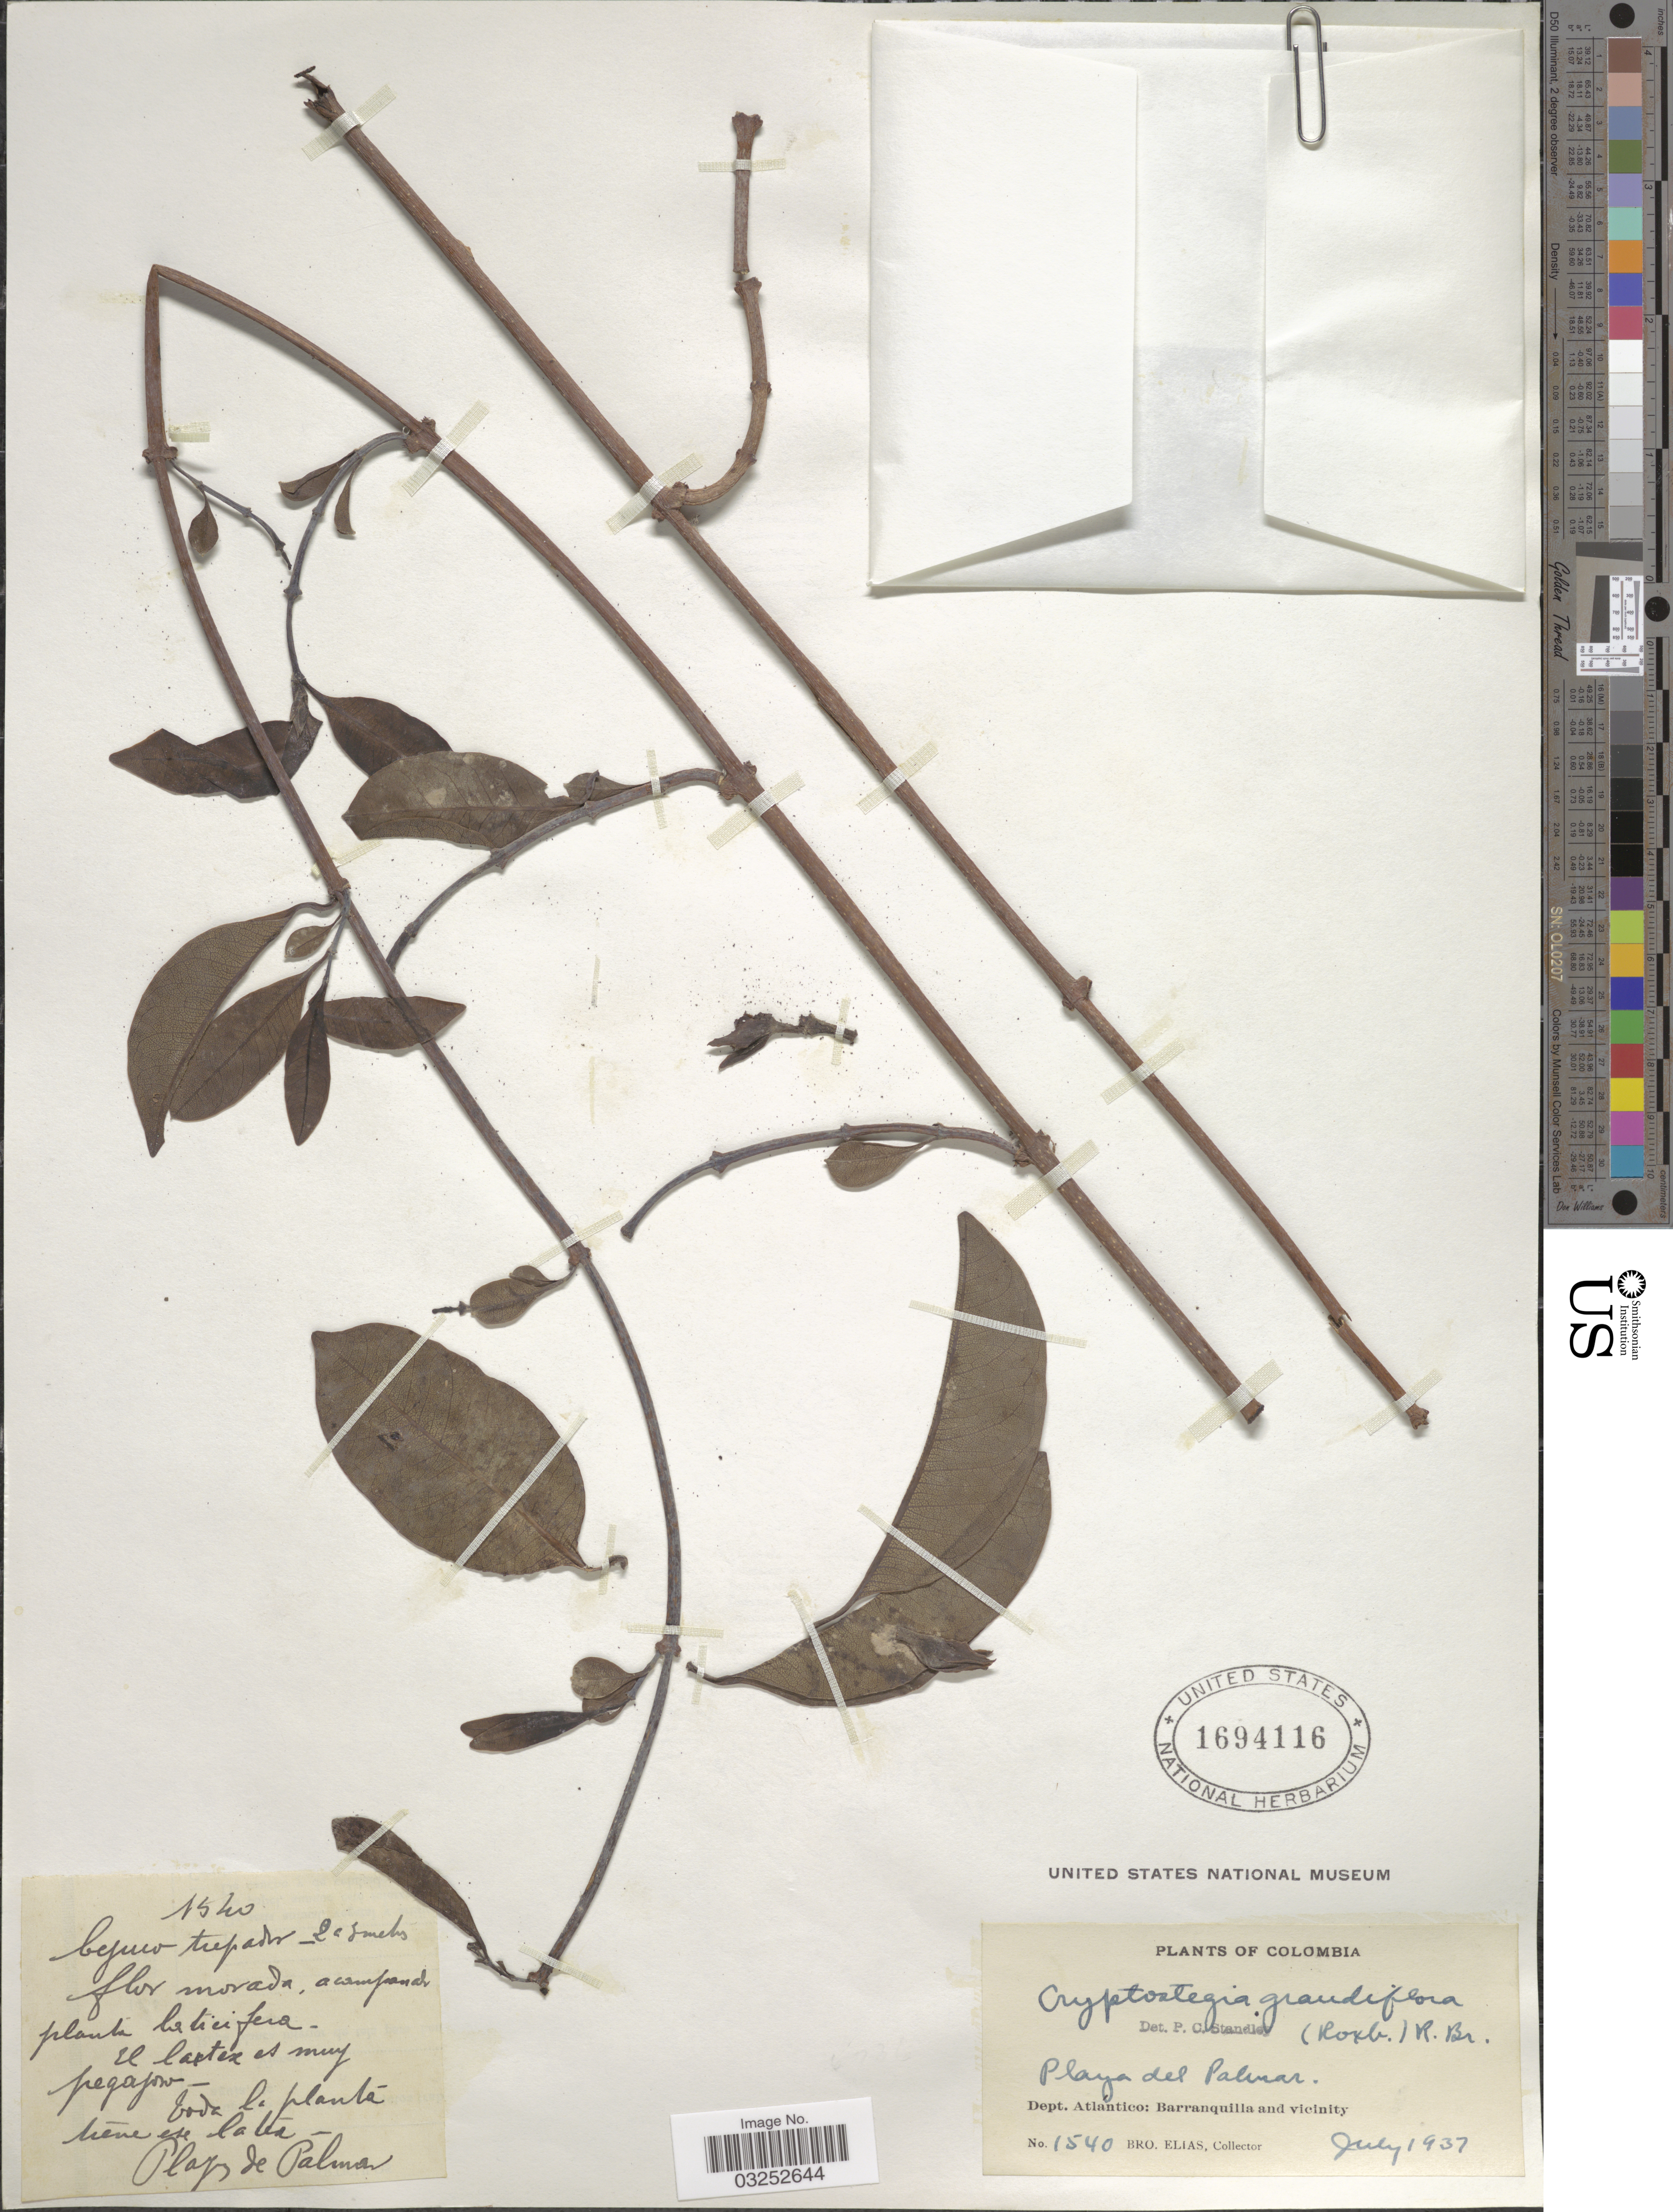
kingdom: Plantae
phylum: Tracheophyta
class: Magnoliopsida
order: Gentianales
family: Apocynaceae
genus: Cryptostegia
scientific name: Cryptostegia grandiflora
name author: Roxb. ex R. Br.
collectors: Bro. Elias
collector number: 1540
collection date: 1937-07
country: Colombia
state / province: Atlántico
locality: Playa del Palmar, Dept. Atlántico: Barranquilla and vicinity.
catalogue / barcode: US 1694116